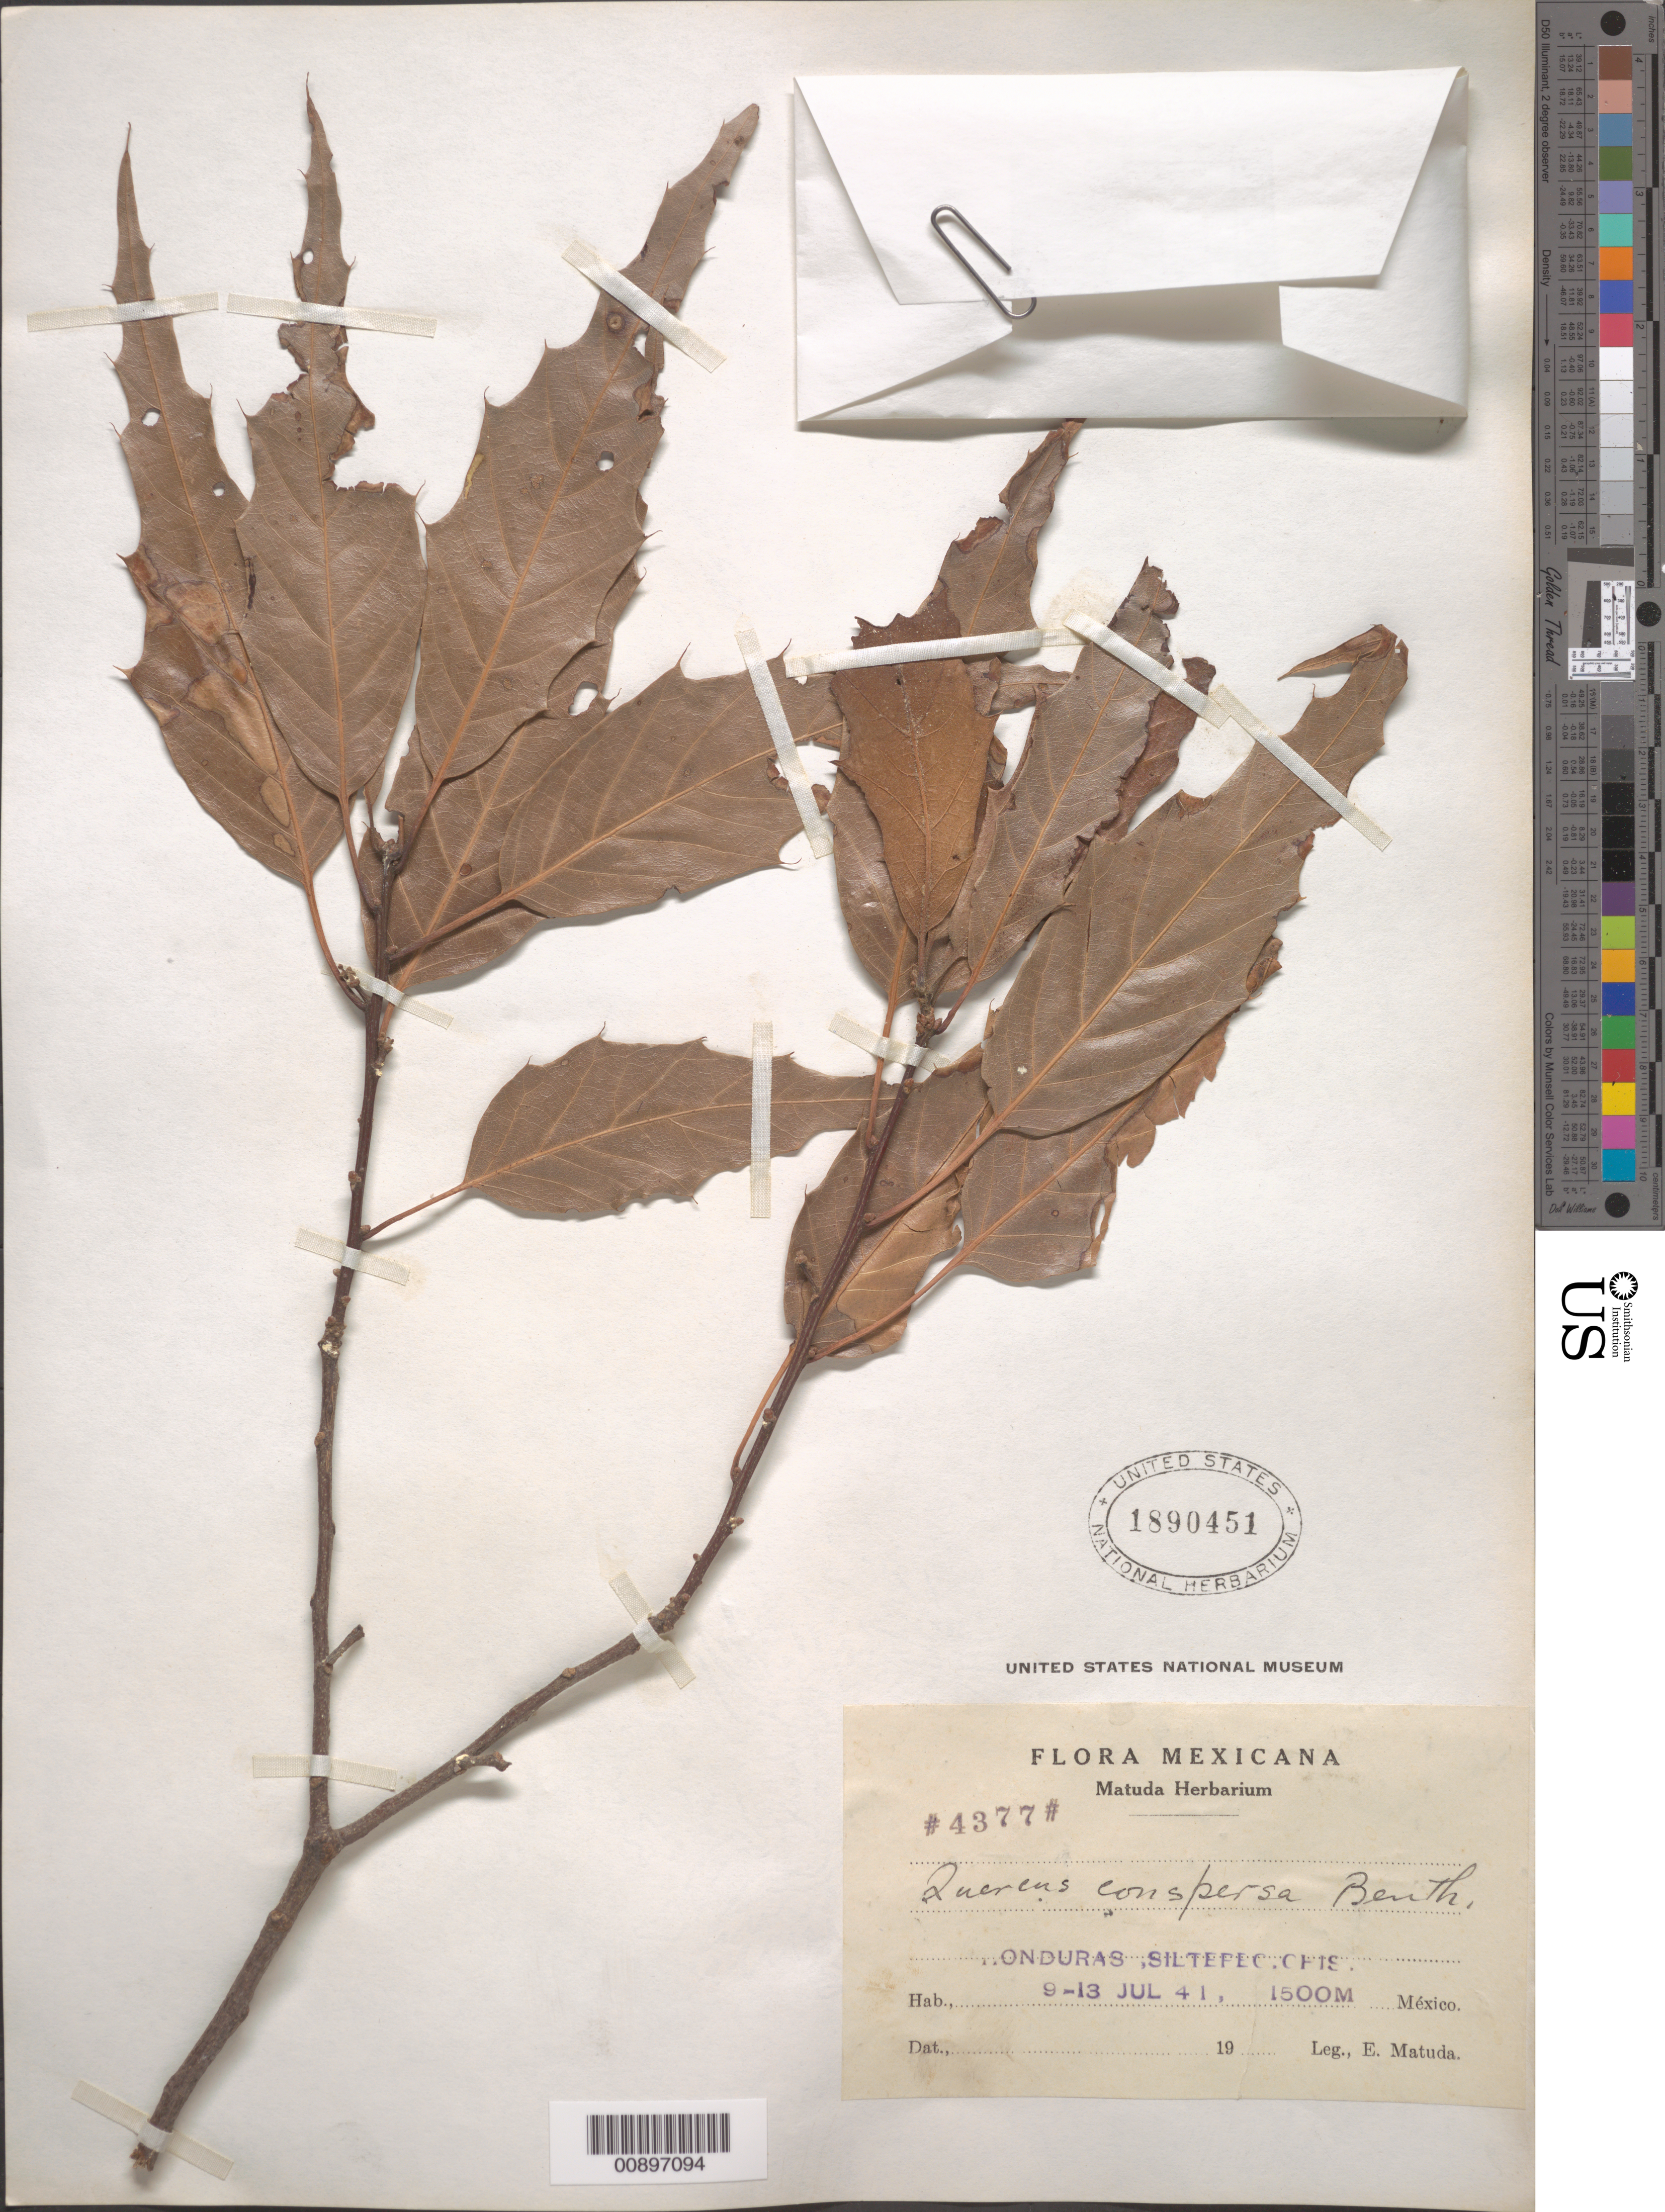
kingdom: Plantae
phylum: Tracheophyta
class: Magnoliopsida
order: Fagales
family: Fagaceae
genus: Quercus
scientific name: Quercus conspersa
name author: Benth.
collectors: E. Matuda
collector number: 4377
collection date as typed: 09 Jul 1941 to 13 Jul 1941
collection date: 1941-07-09/1941-07-13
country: Mexico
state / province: Chiapas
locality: Honduras, Siltepec, Chiapas.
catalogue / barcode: US 1890451